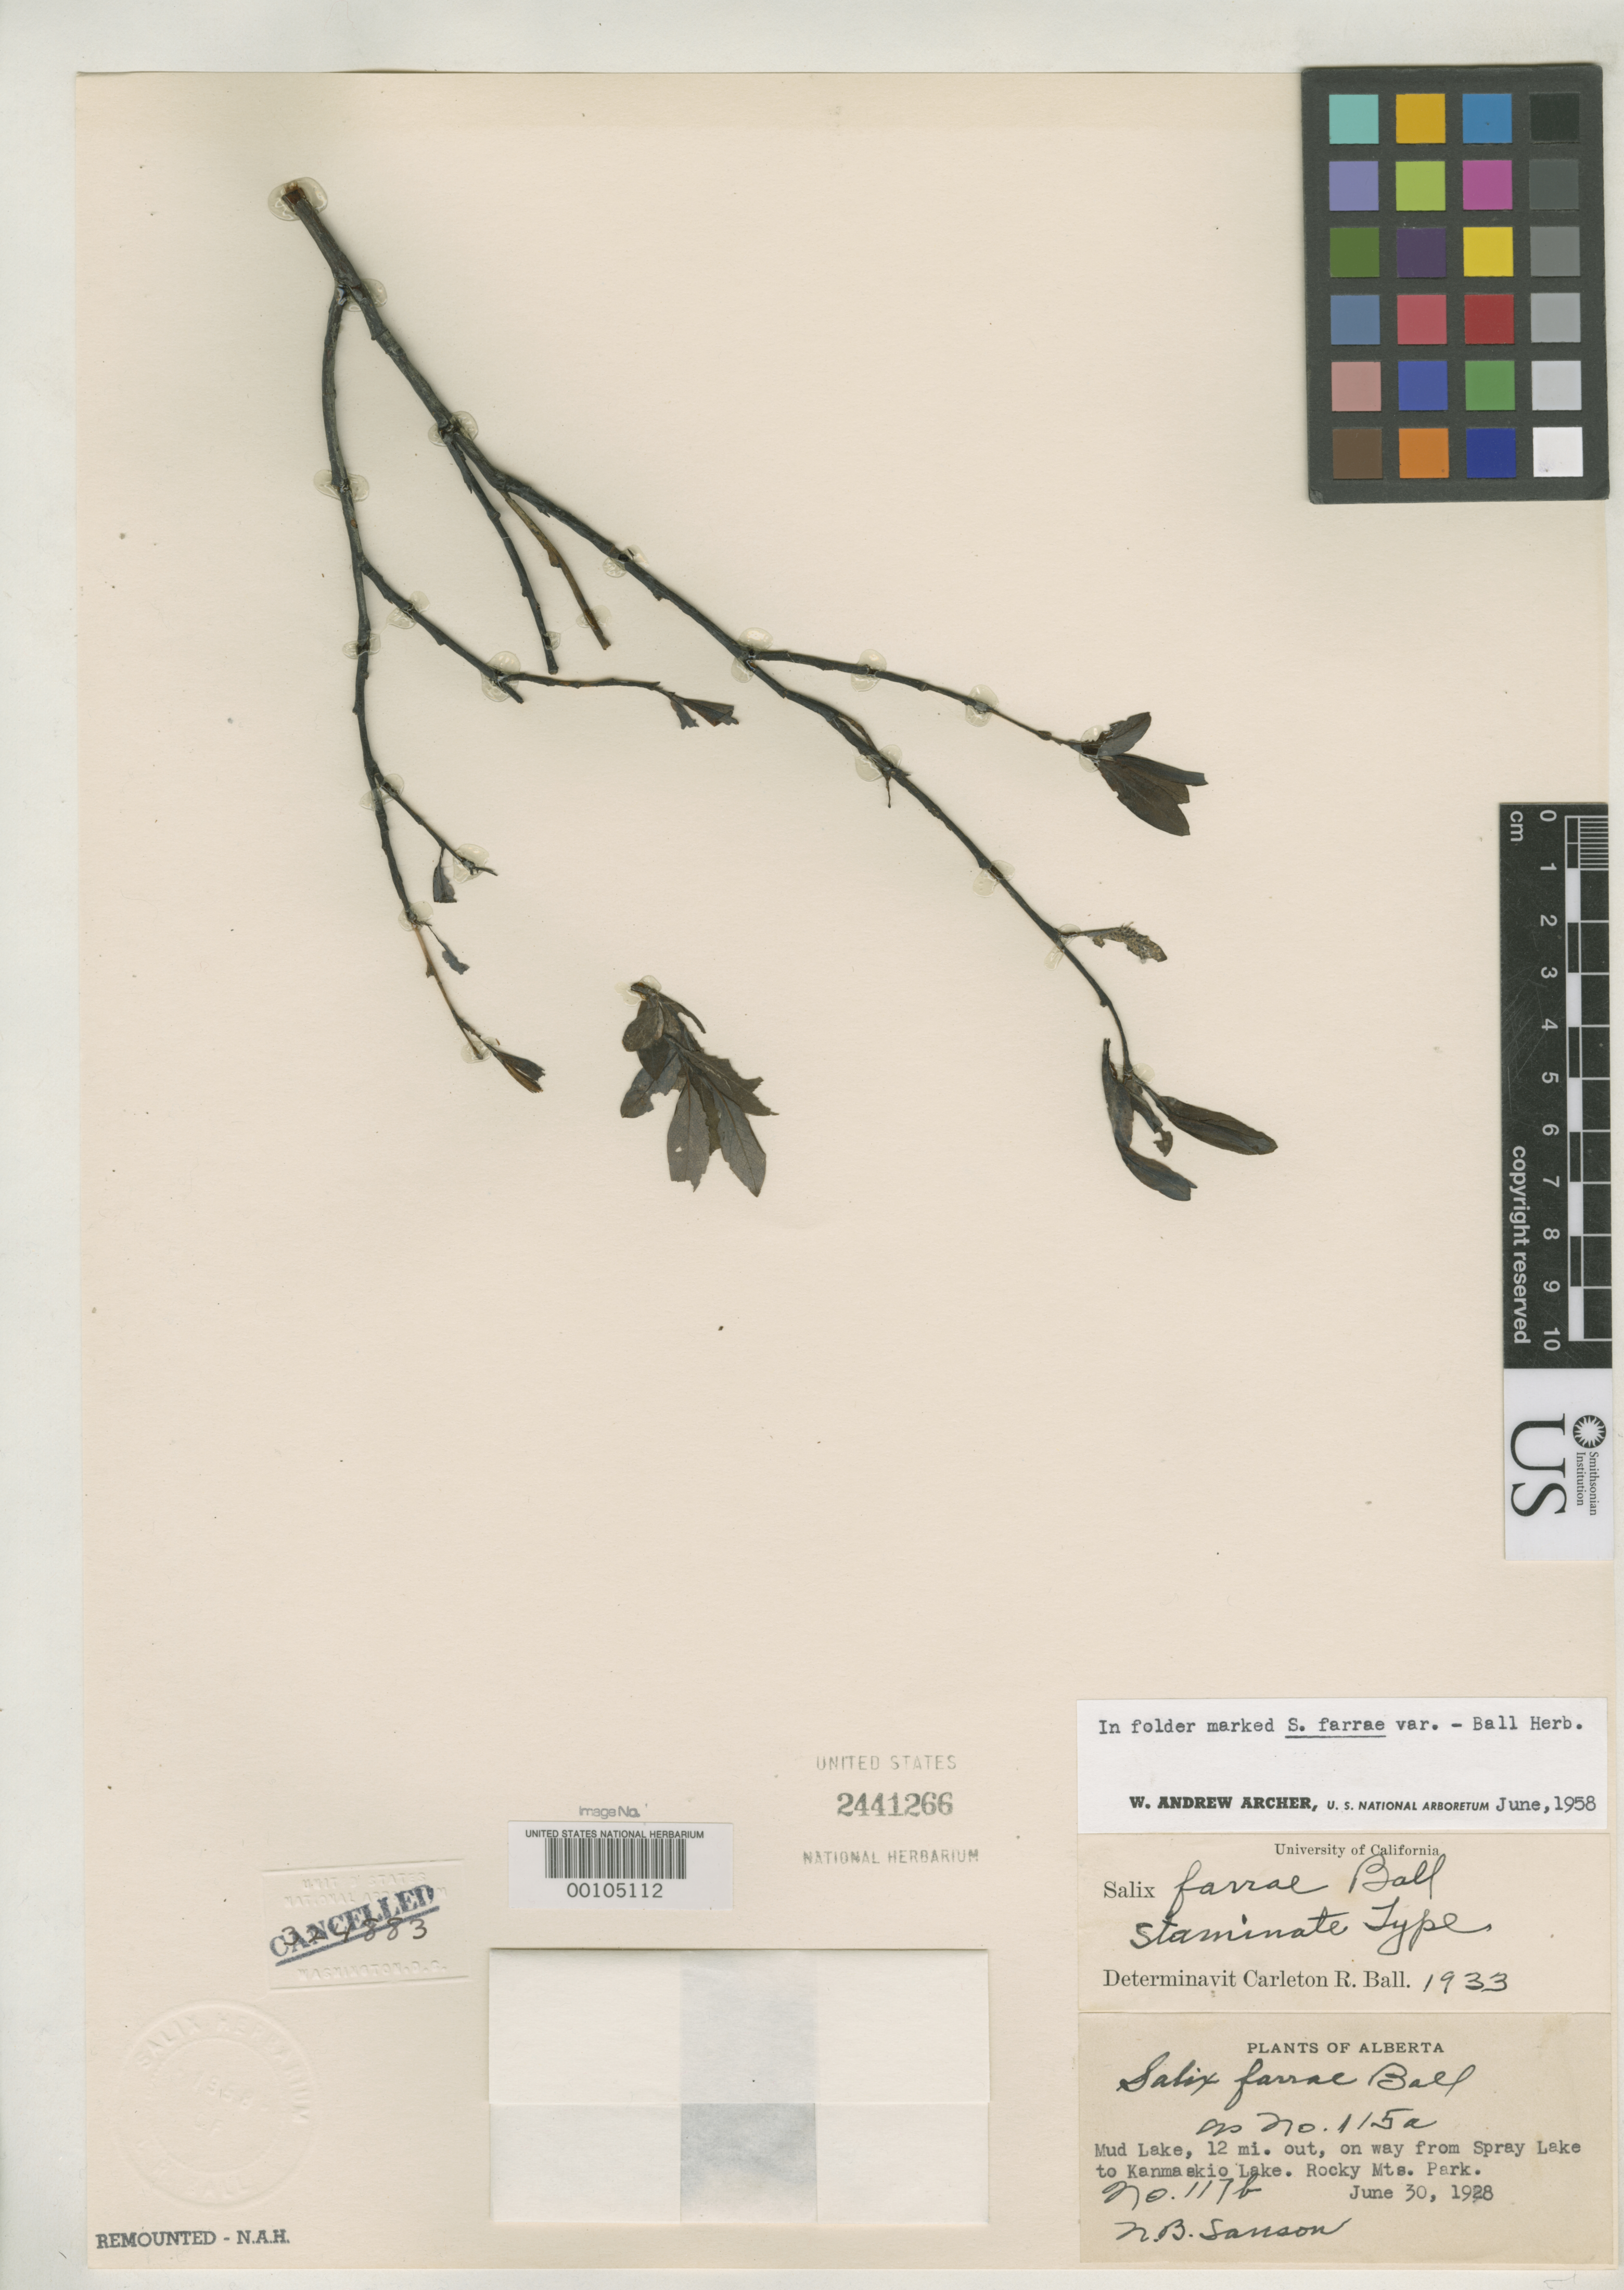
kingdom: Plantae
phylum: Tracheophyta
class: Magnoliopsida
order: Malpighiales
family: Salicaceae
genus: Salix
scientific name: Salix farrae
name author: C.R. Ball in Standl.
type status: Syntype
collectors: E. Farr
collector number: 558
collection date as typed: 07 Jul 1905 to 15 Jul 1905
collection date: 1905-07-07/1905-07-15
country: Canada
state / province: British Columbia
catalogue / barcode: US 2441266